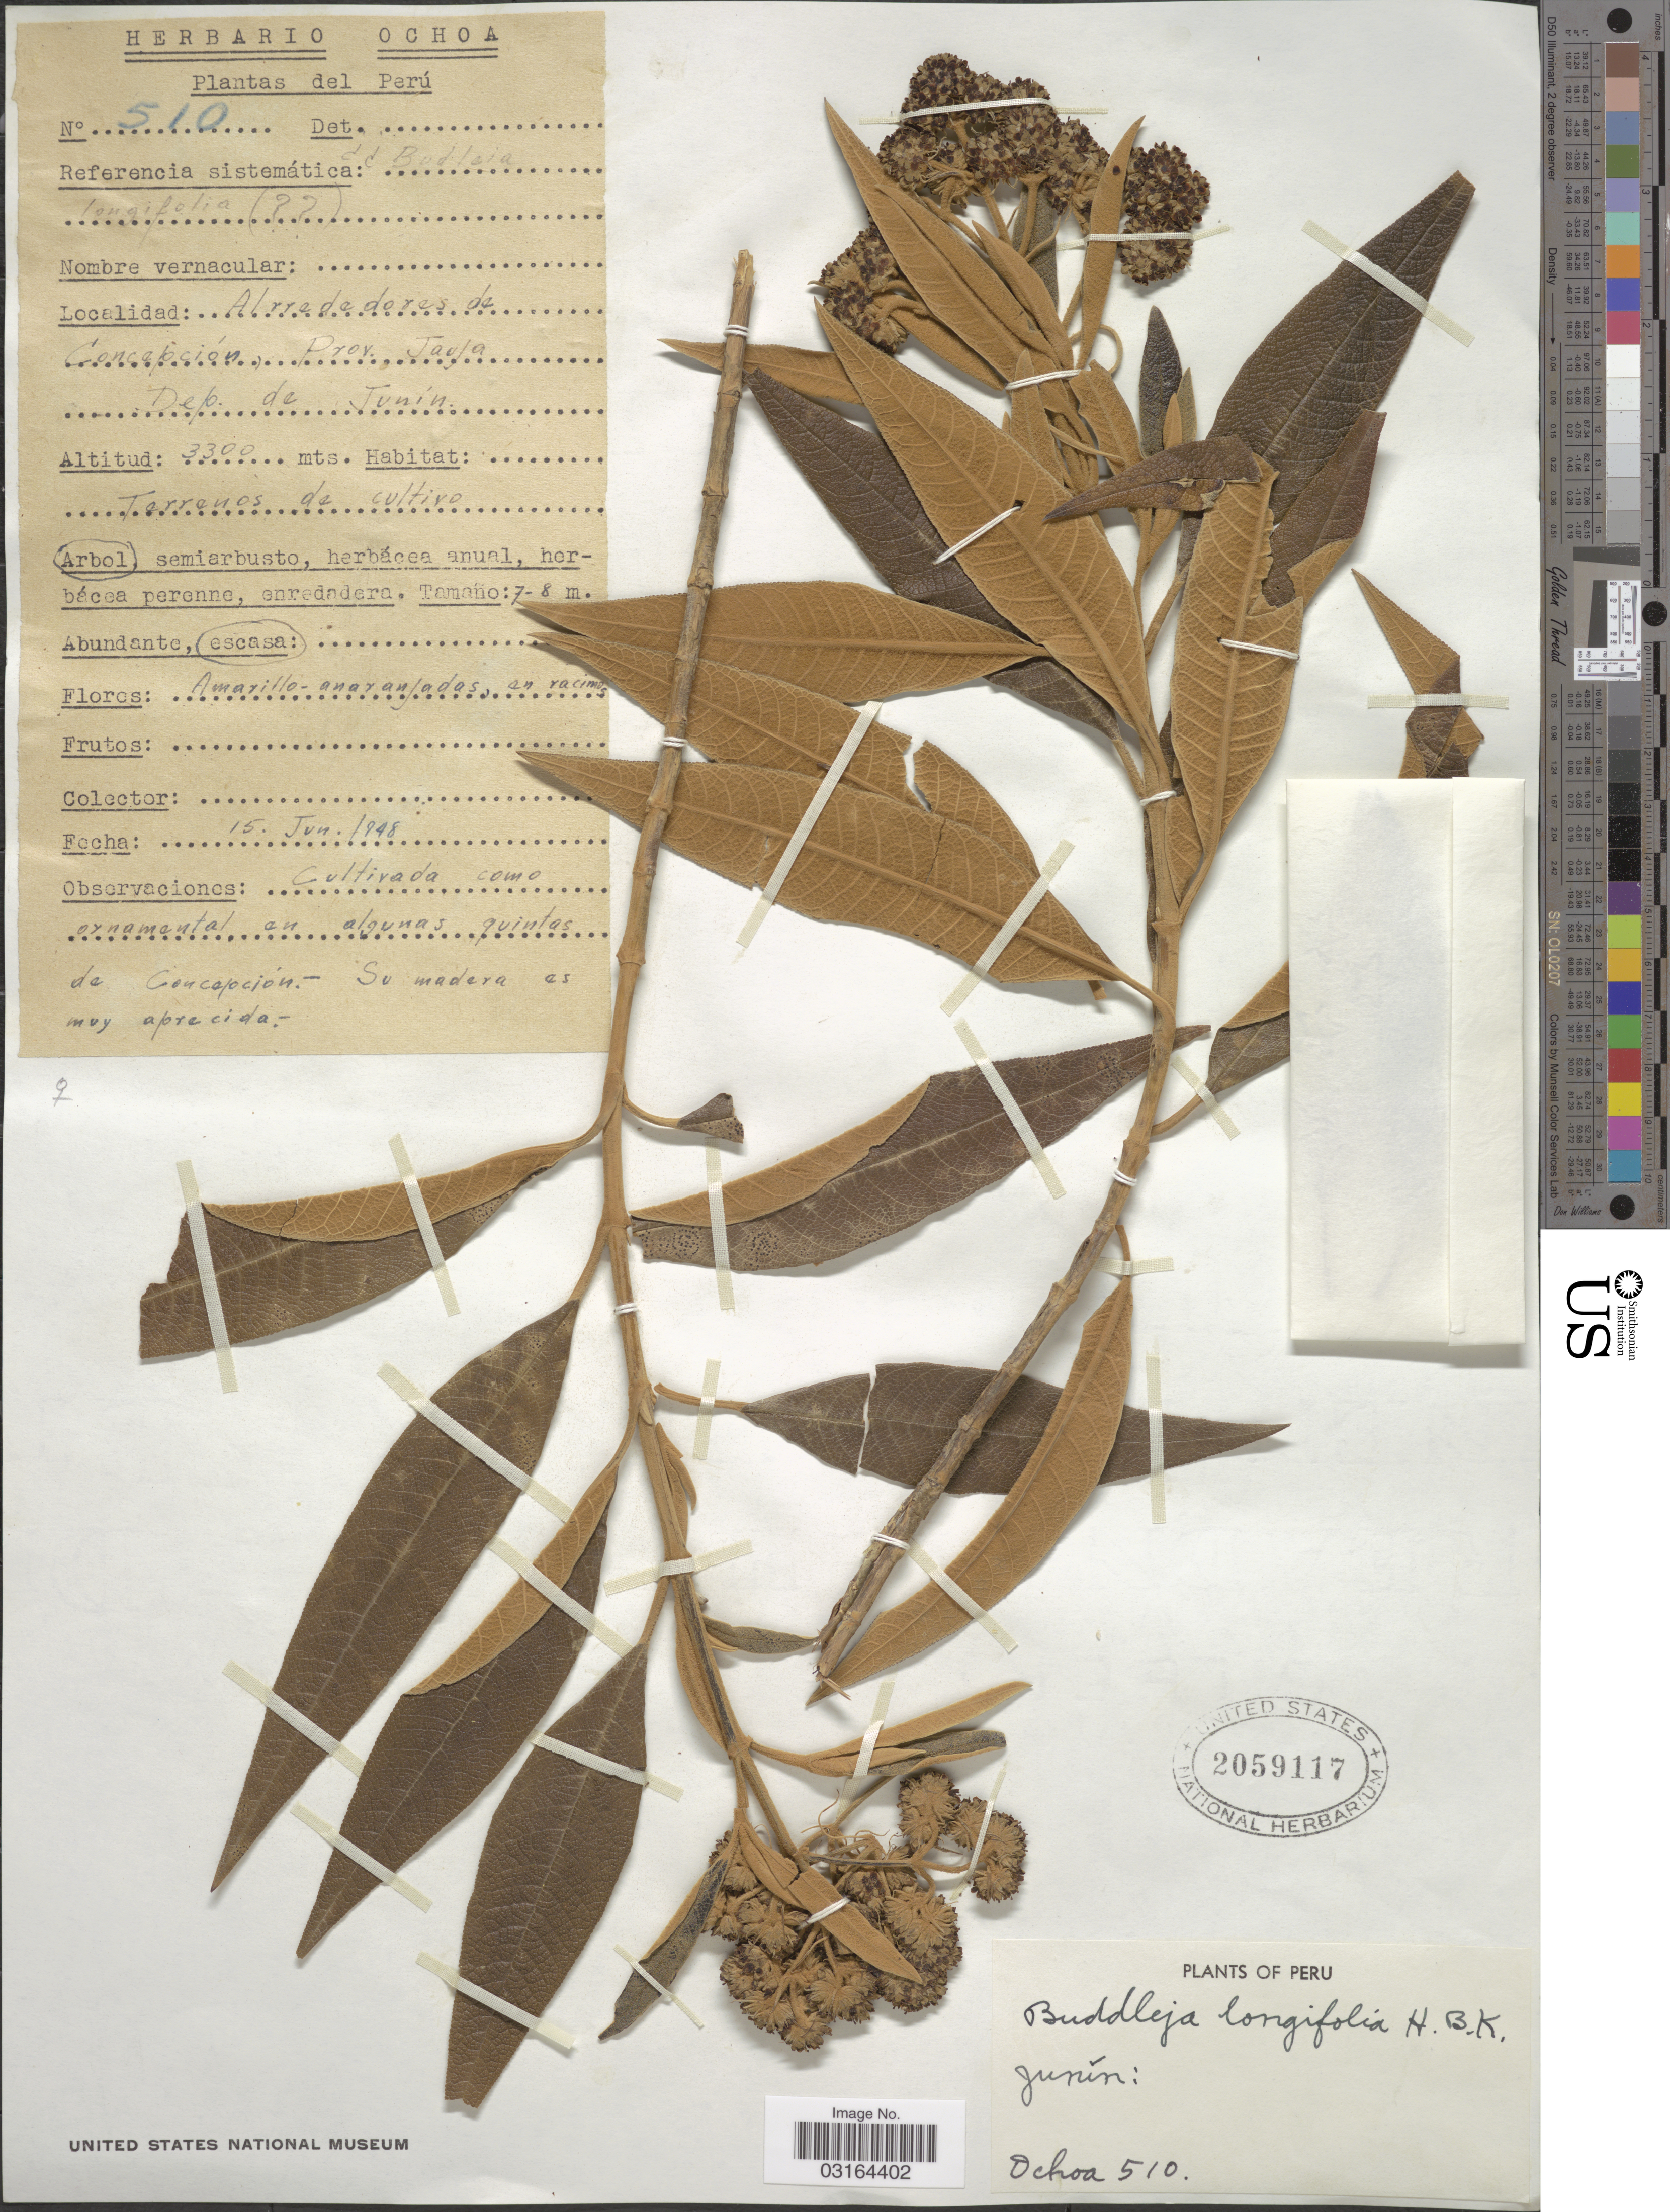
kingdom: Plantae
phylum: Tracheophyta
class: Magnoliopsida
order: Lamiales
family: Scrophulariaceae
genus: Buddleja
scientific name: Buddleja incana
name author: Ruiz & Pav.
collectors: -. Ochoa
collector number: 510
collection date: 1948-06-15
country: Peru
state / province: Junín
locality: Alrededores de Concepcíon, Prov. Jauja, Dep. de Junin.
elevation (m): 3300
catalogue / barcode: US 2059117